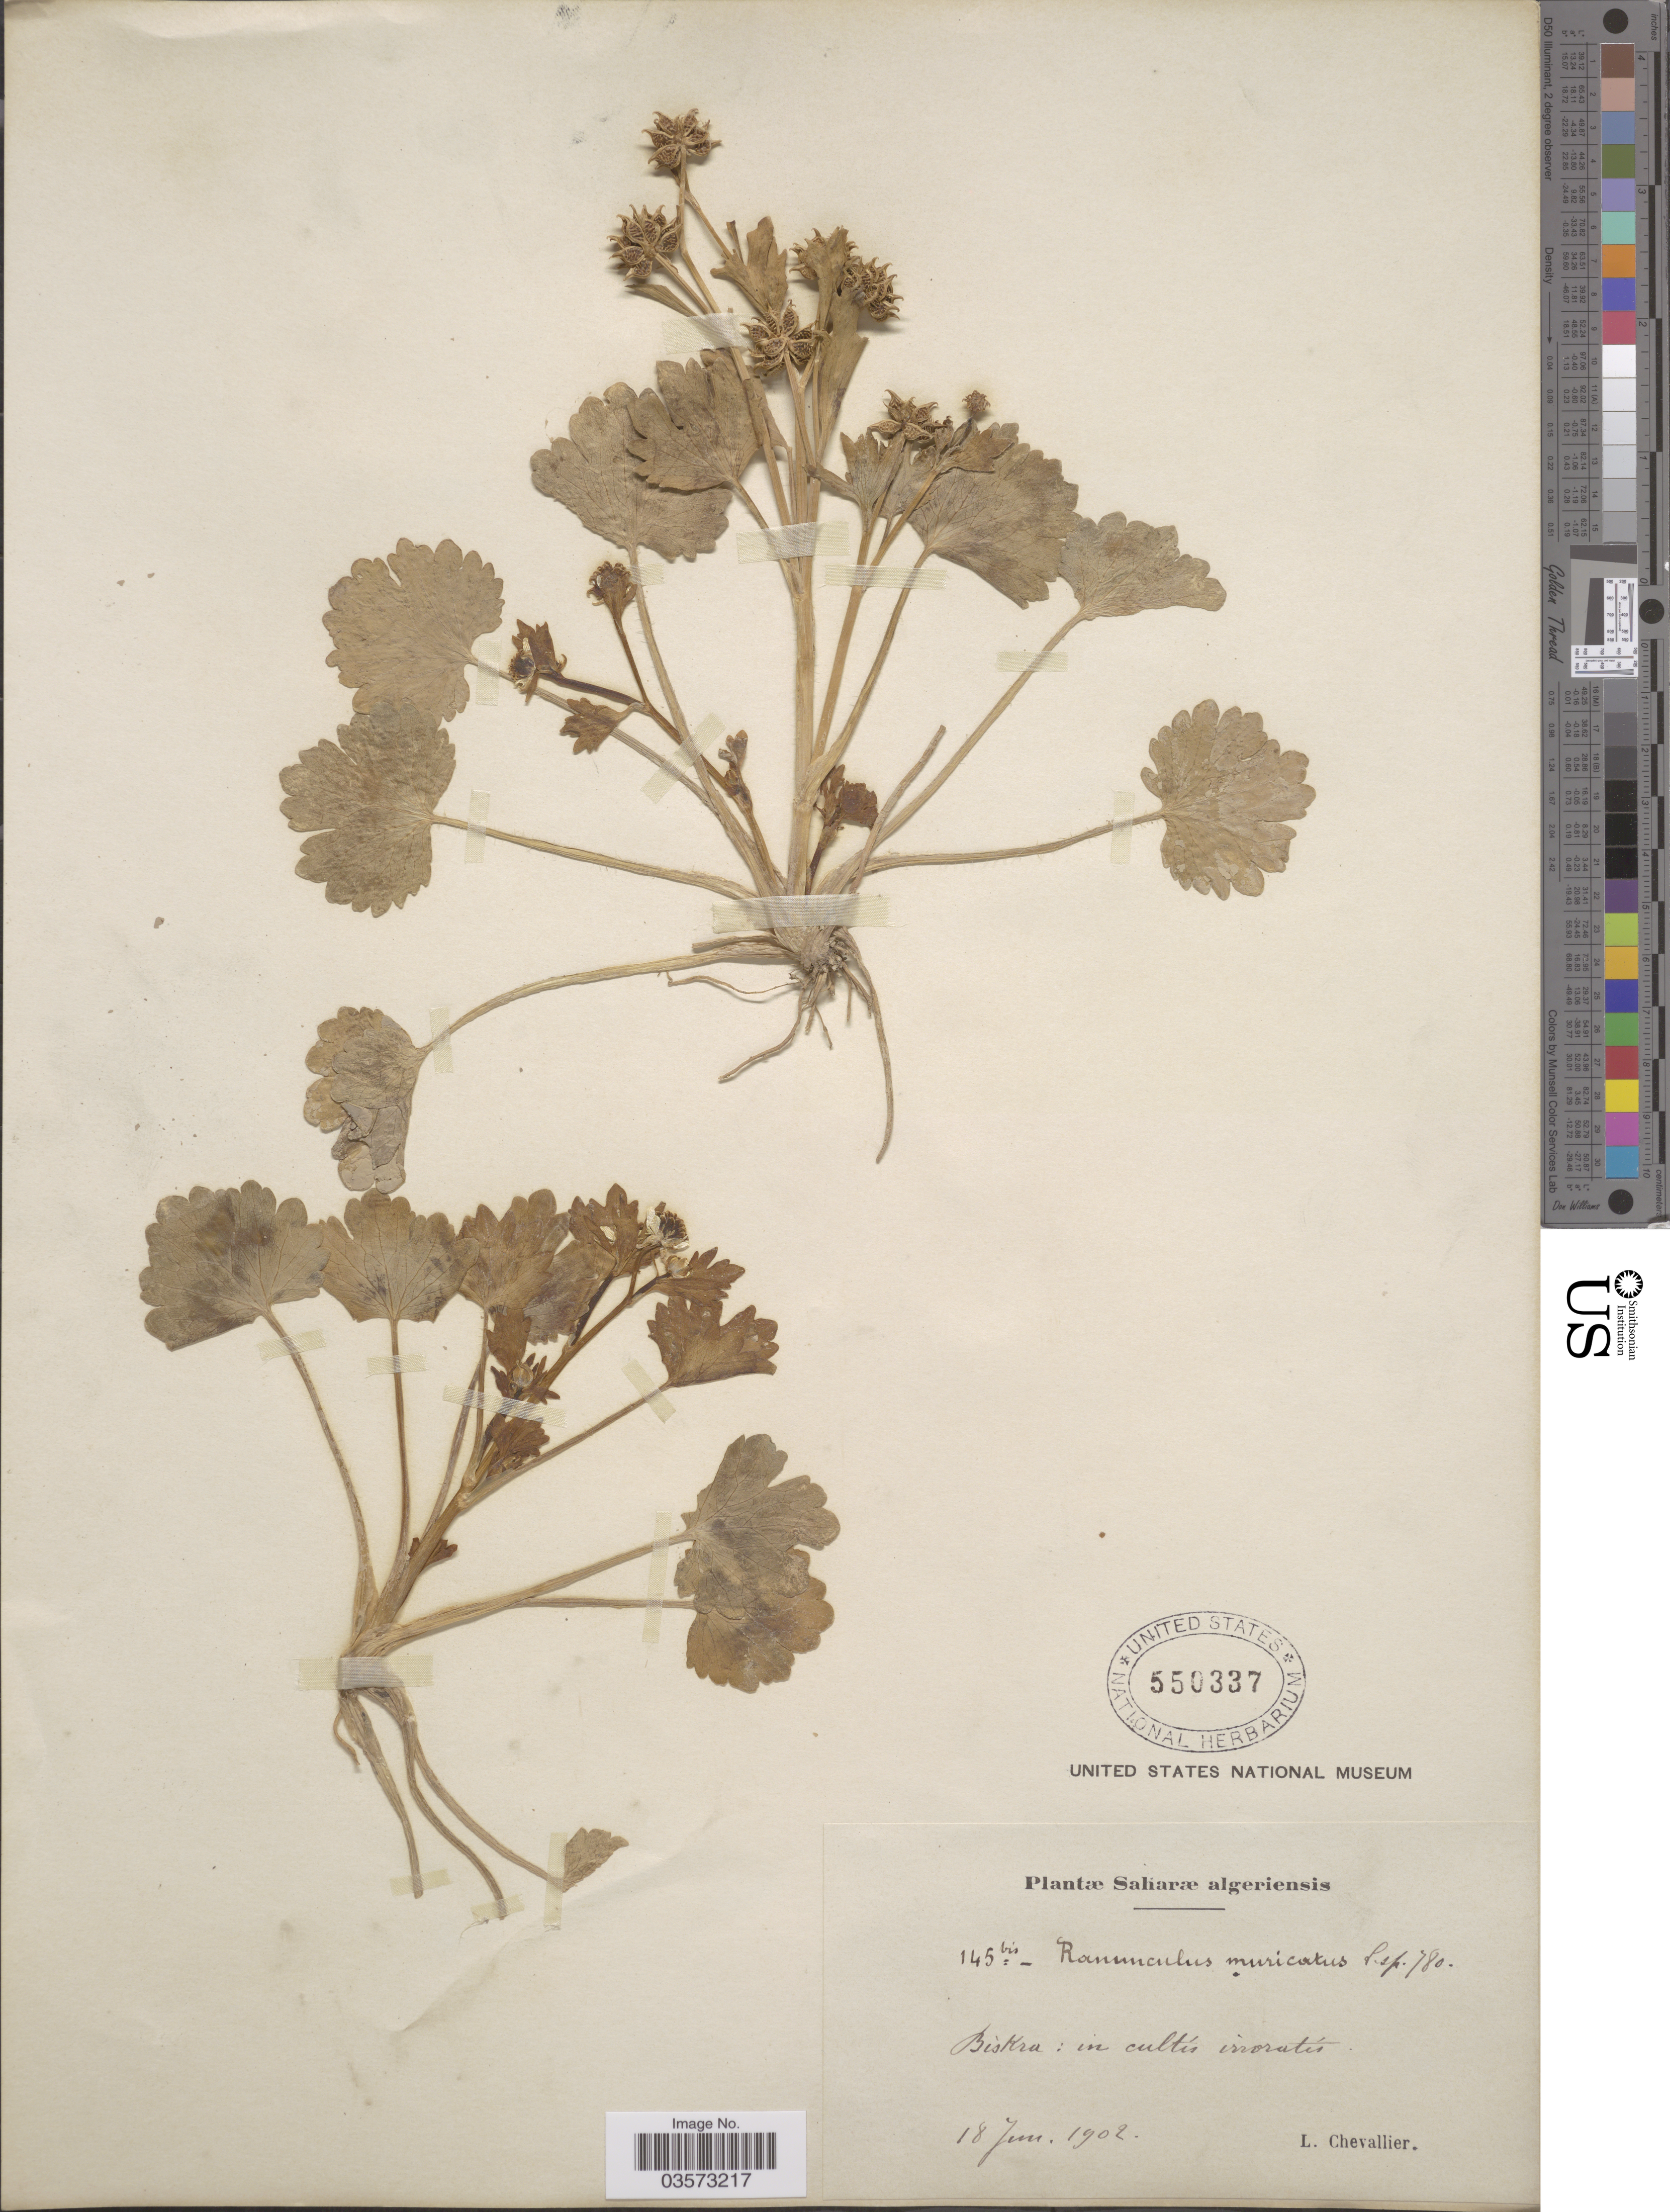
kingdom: Plantae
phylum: Tracheophyta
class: Magnoliopsida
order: Ranunculales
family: Ranunculaceae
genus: Ranunculus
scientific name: Ranunculus muricatus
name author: L.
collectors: L. Chevalier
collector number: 145bis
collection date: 1902-06-18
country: Algeria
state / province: Biskra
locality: Saharæ algeriensis. Biskra: in cultis irroratis.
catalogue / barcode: US 550337